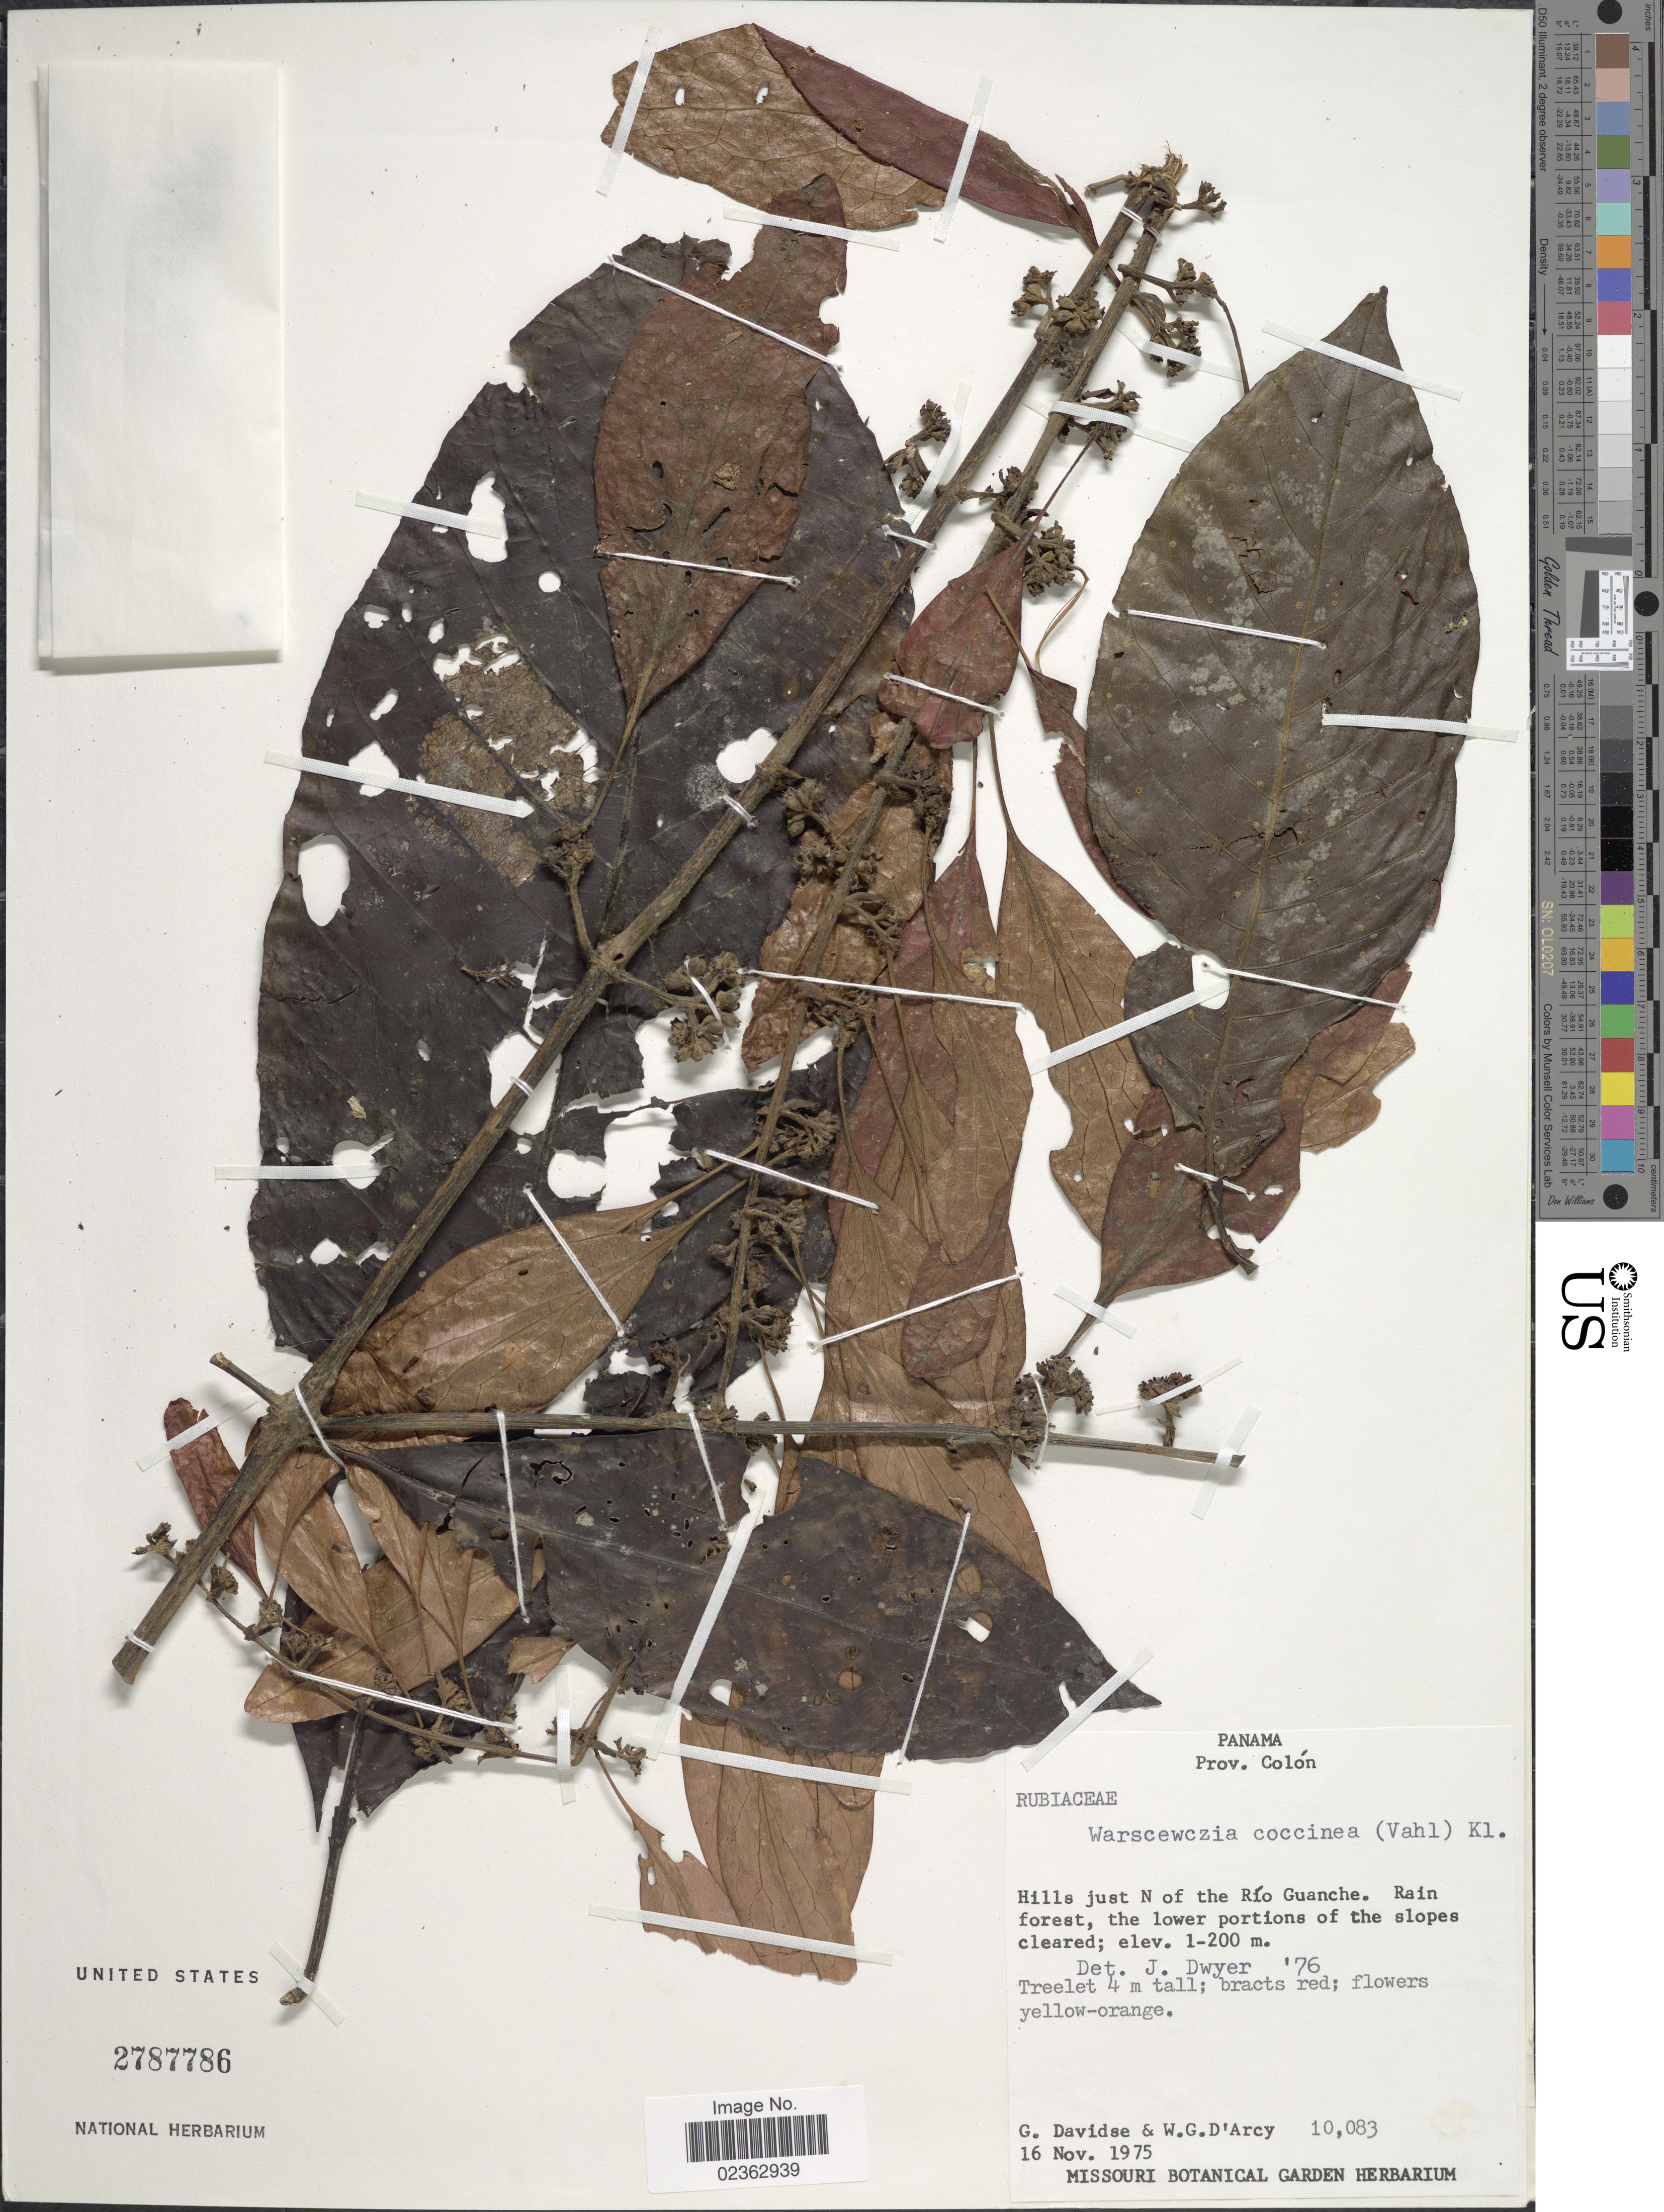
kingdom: Plantae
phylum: Tracheophyta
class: Magnoliopsida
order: Gentianales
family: Rubiaceae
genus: Warszewiczia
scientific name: Warszewiczia coccinea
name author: (Vahl) Klotzsch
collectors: G. Davidse & W. G. D'Arcy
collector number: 10083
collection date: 1975-11-16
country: Panama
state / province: Colón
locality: Hills just above N of the Rio Guanche, rain forest, the lower portions of the slopes cleared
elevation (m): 1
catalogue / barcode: US 2787786